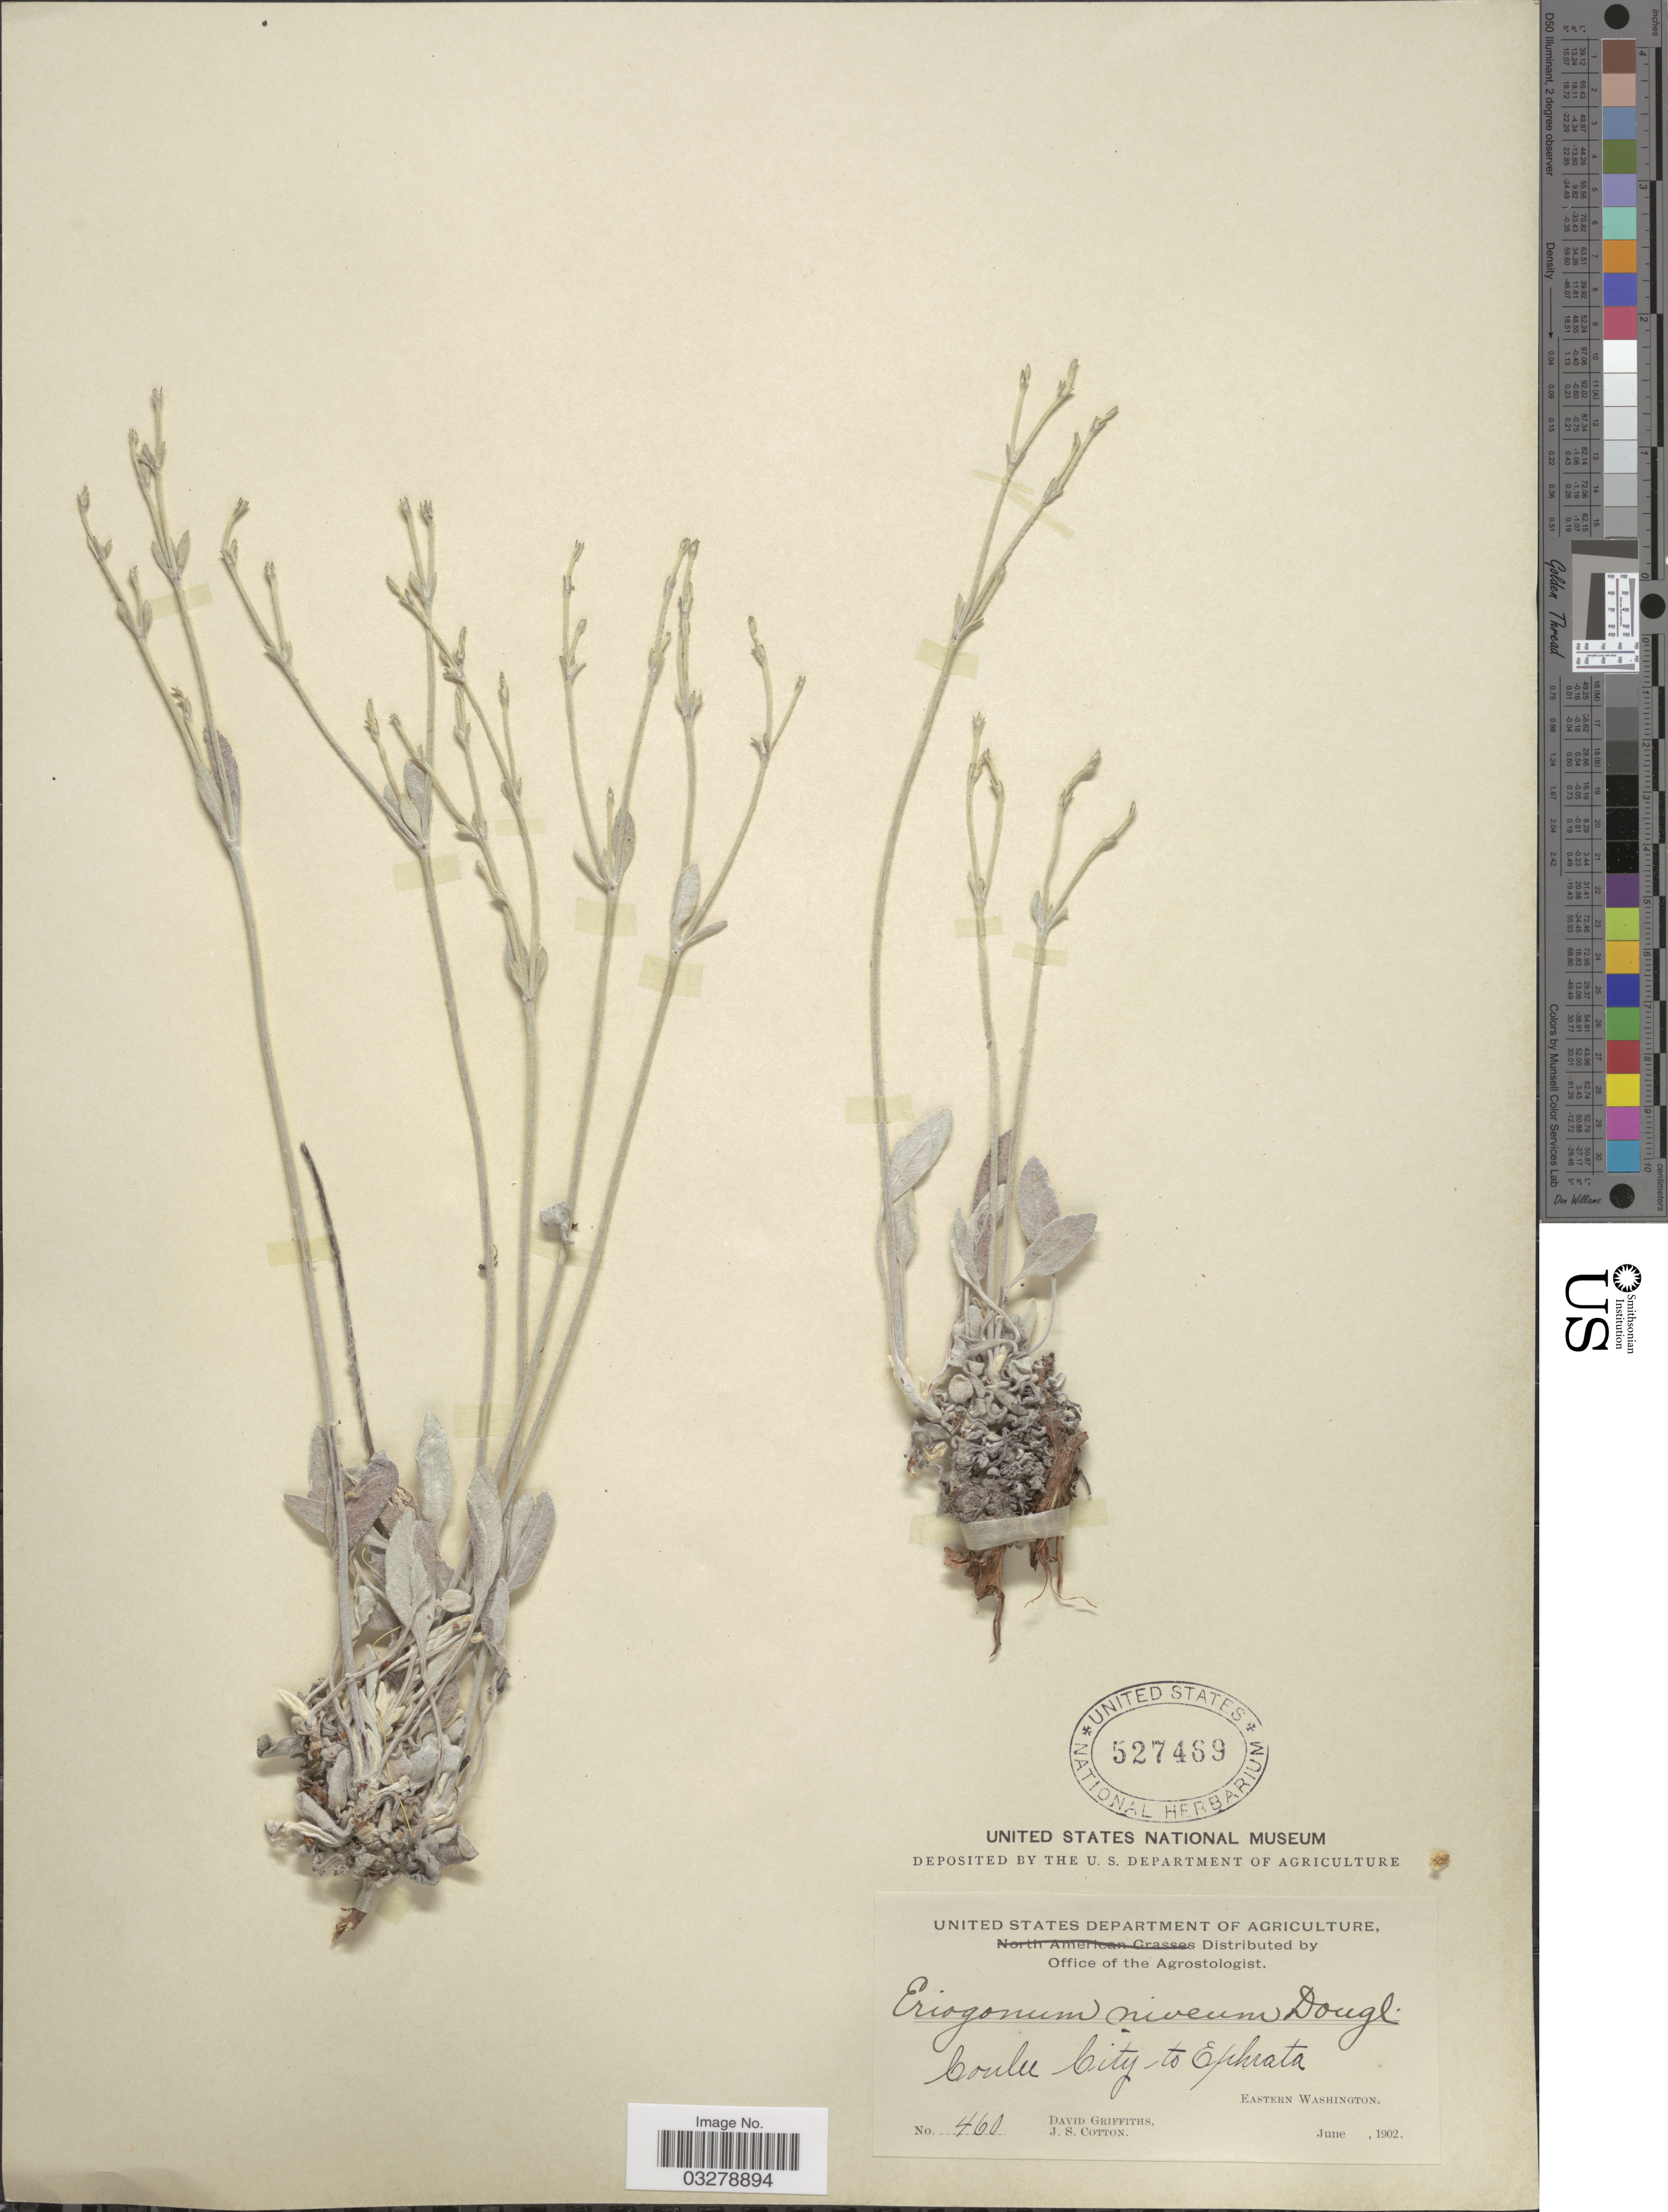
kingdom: Plantae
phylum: Tracheophyta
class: Magnoliopsida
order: Caryophyllales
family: Polygonaceae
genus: Eriogonum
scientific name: Eriogonum niverum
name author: Douglas ex Benth.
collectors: D. Griffiths & J. S. Cotton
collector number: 460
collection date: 1902-06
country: United States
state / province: Washington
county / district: Grant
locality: Coulee City to Ephrata. Eastern Washington.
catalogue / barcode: US 527469